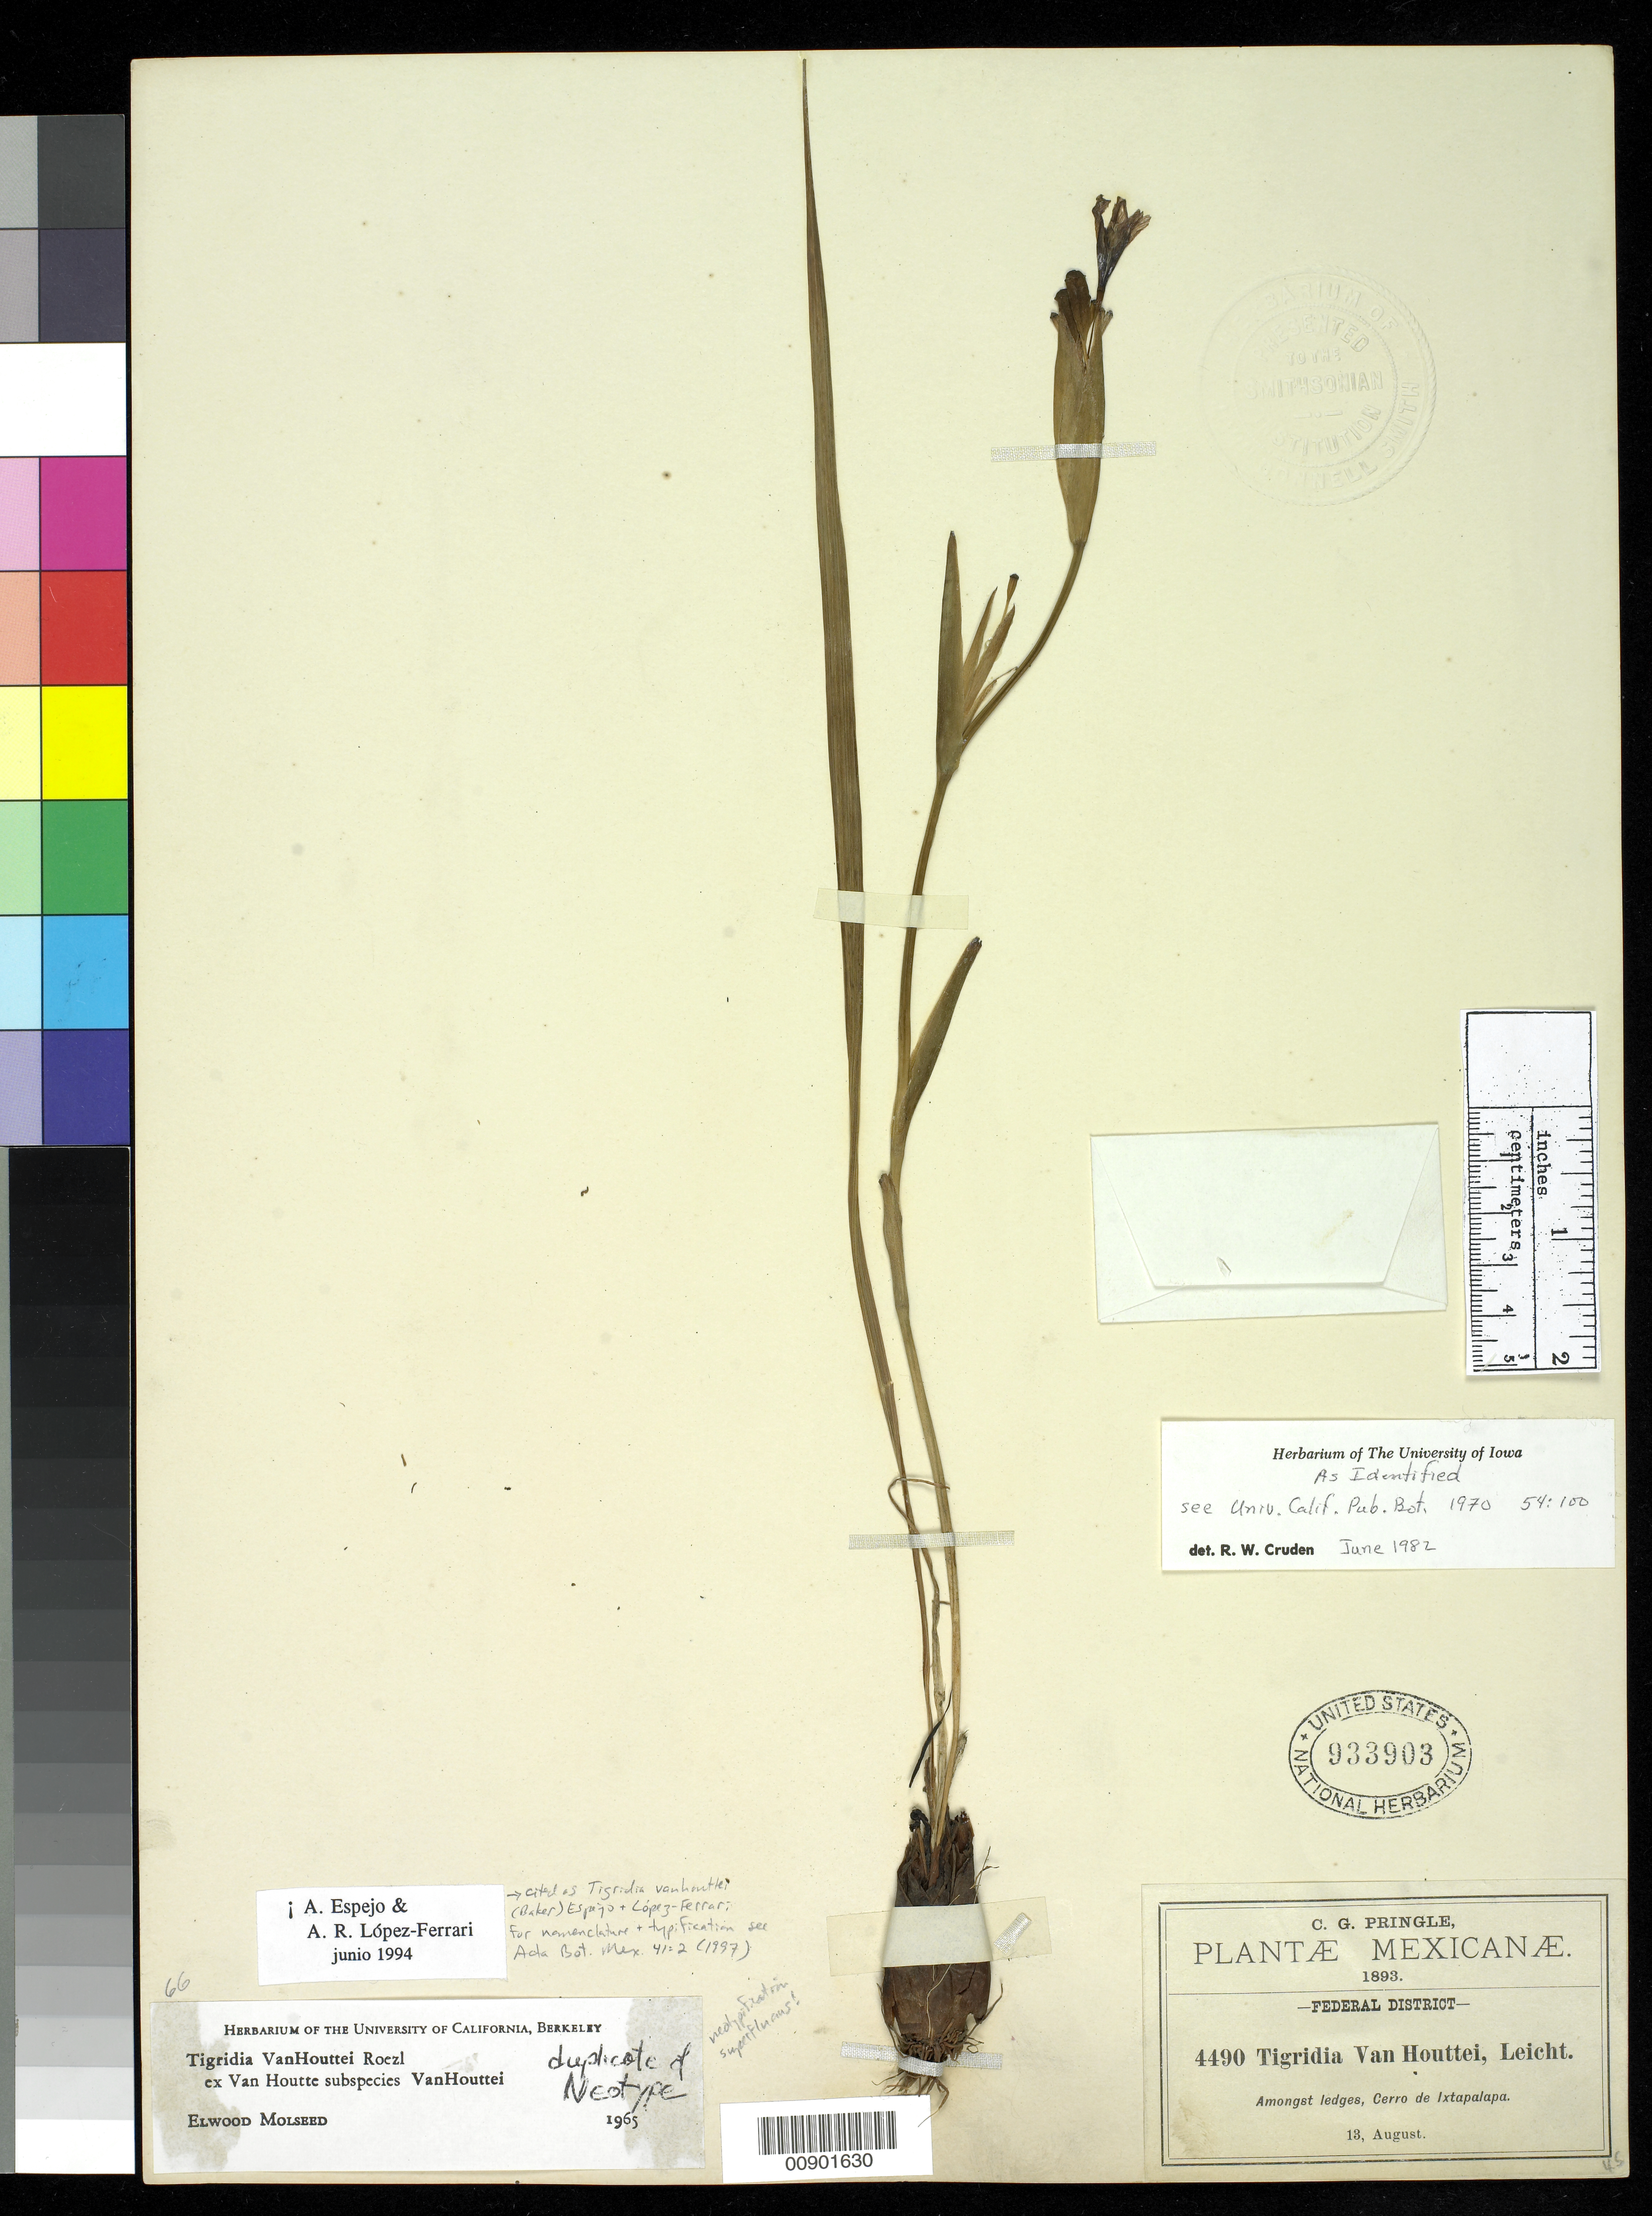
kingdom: Plantae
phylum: Tracheophyta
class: Liliopsida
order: Asparagales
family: Iridaceae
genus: Tigridia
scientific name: Tigridia vanhouttei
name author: Roezl ex Van Houtte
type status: Isoneotype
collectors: C. G. Pringle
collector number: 4490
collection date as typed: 13 Aug 1893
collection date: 1893-08-13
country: Mexico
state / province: Distrito Federal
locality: Federal District. Amongst ledges, Cerro de Ixtapalapa.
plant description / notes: Specific epithet published as "Van Houttei" on plate, but "Houttei" in text and index. Both names are nom. nud. according to Espejo & López-Ferrari, Acta Bot. Mex. 41: 2 (1997).; Neotypification superfluous; illustration is "original material" (ICBN Art. 9, Note 2) and is therefore either the holotype (Art. 9.1) or available for designation as lectotype (Art. 9.10), and presumably precludes neotypification (Art. 9.11).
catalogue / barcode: US 933903